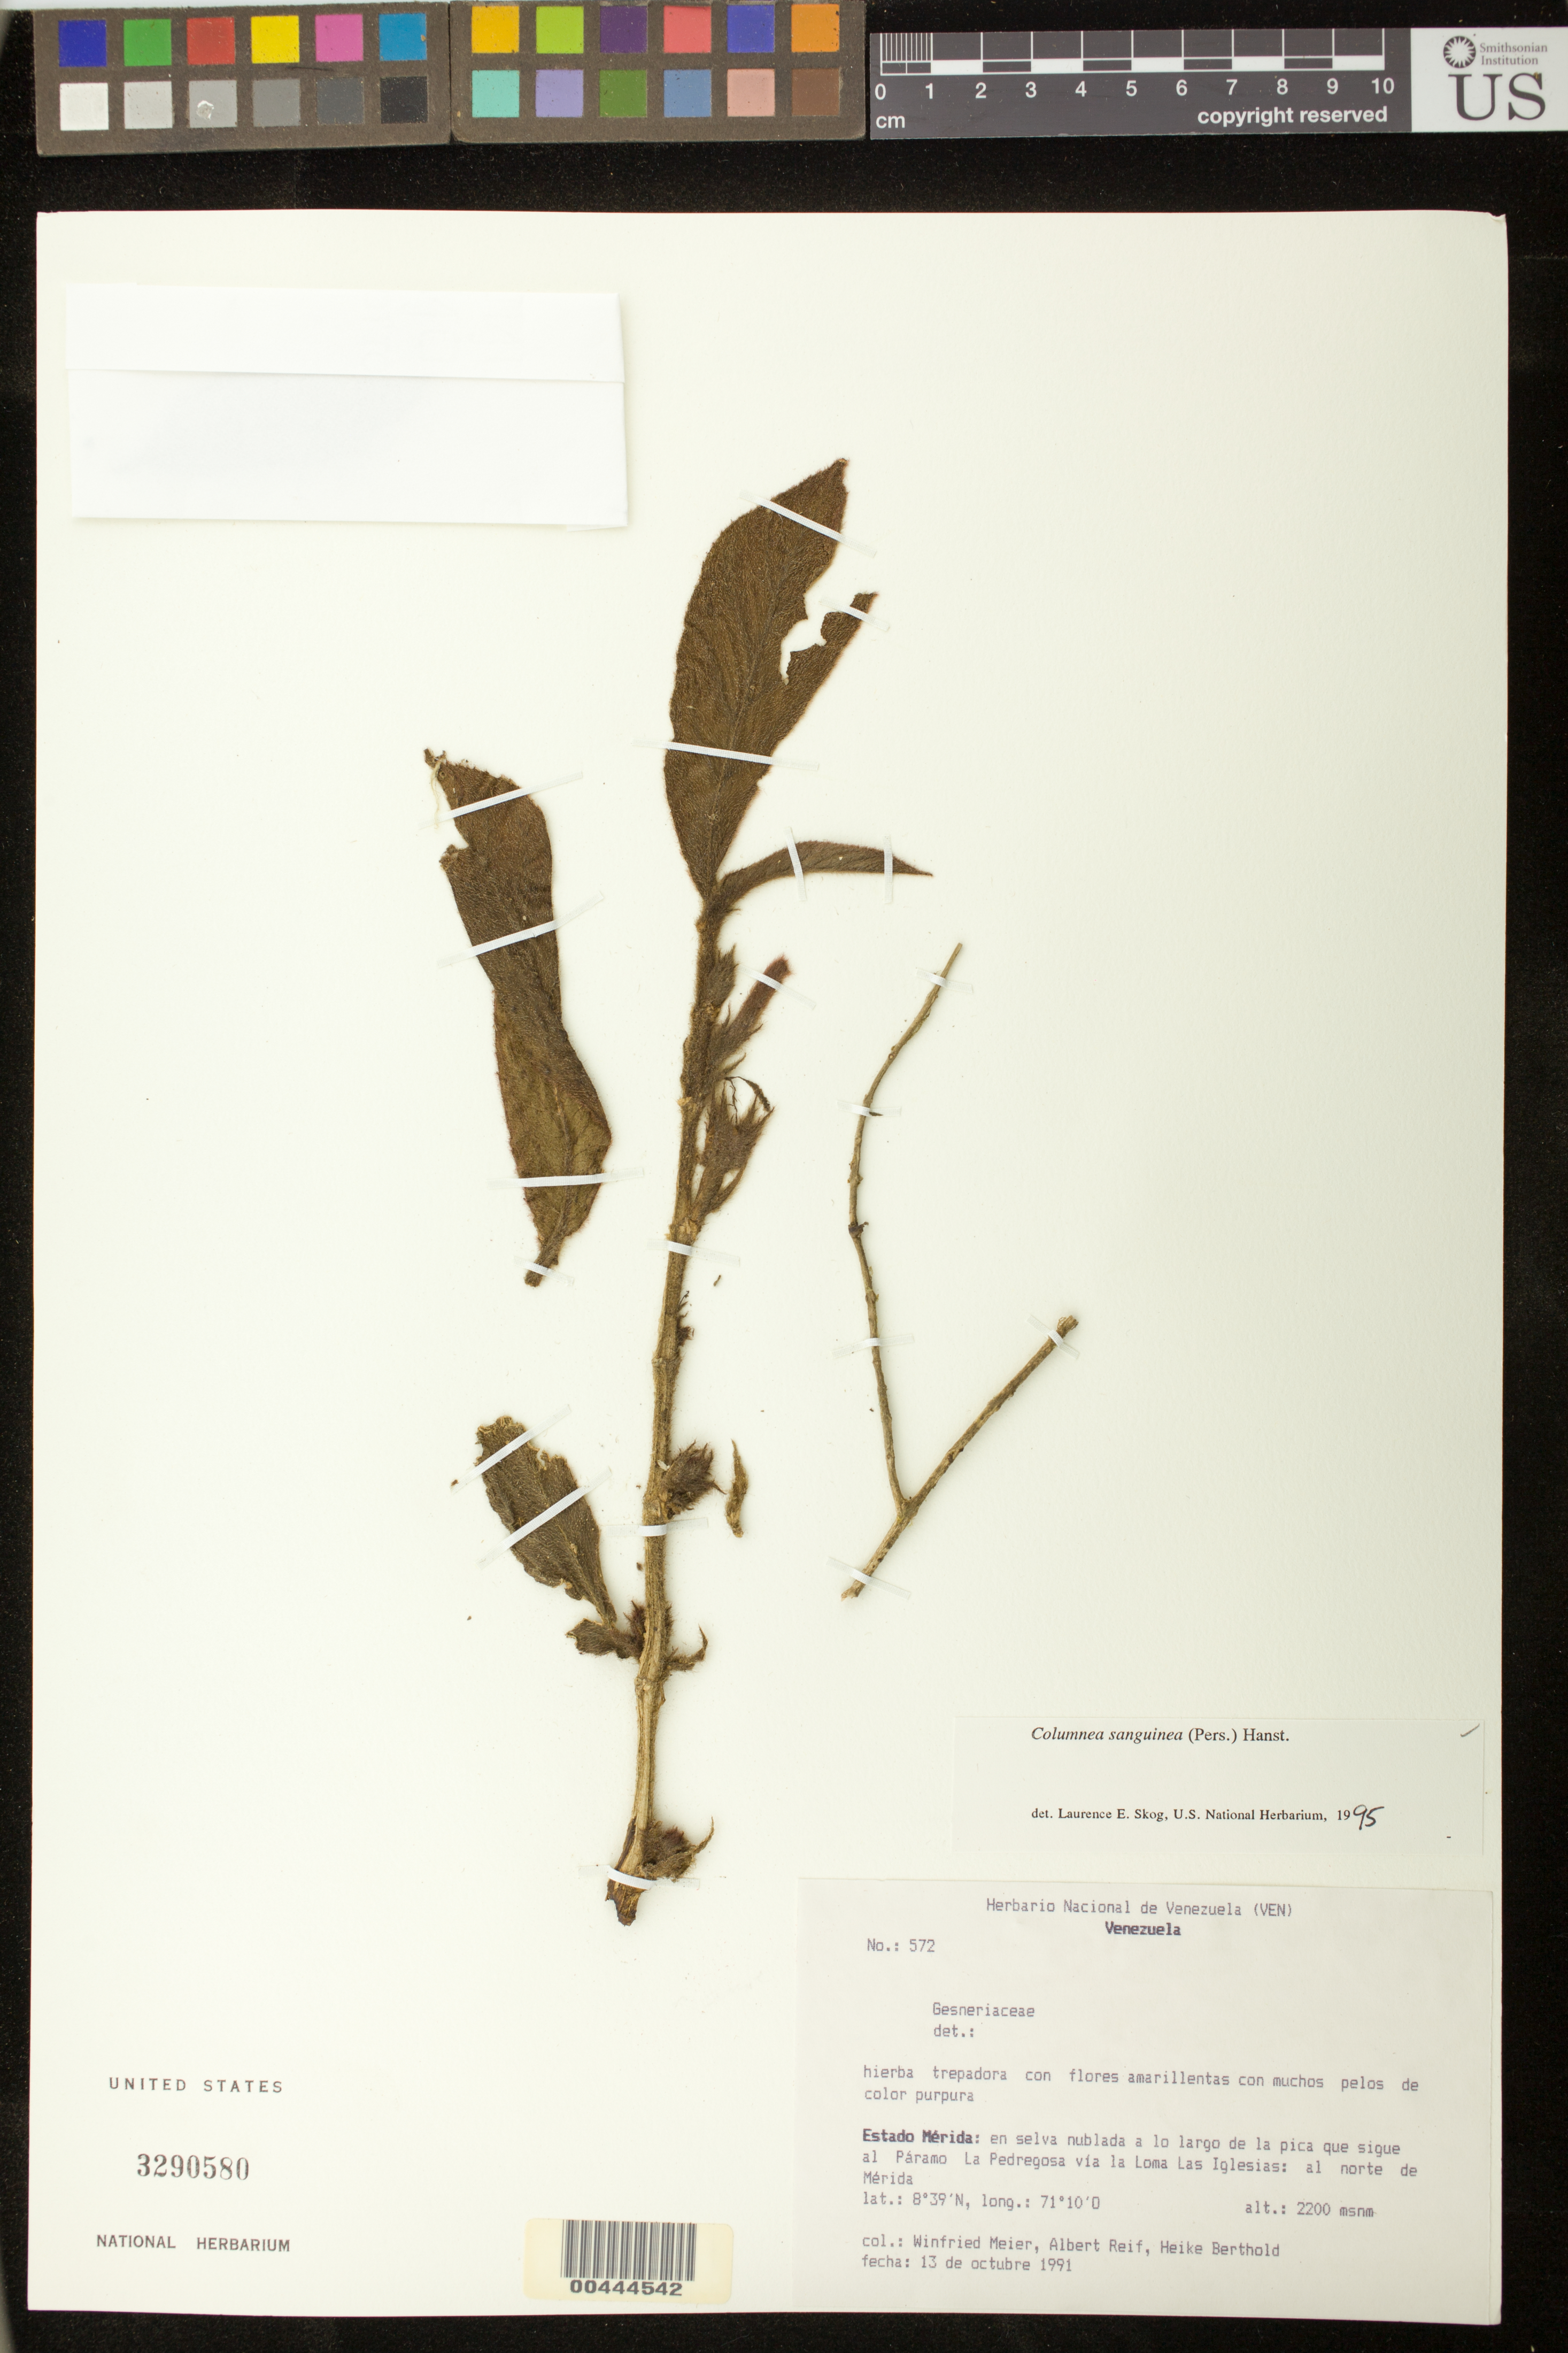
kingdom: Plantae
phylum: Tracheophyta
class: Magnoliopsida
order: Lamiales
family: Gesneriaceae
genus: Columnea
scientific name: Columnea sanguinea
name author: (Pers.) Hanst.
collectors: W. Meier, A. Reif & H. Berthold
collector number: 572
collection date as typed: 13 Oct 1991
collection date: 1991-10-13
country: Venezuela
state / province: Mérida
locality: Paramo la Pedregosa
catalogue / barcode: US 3290580